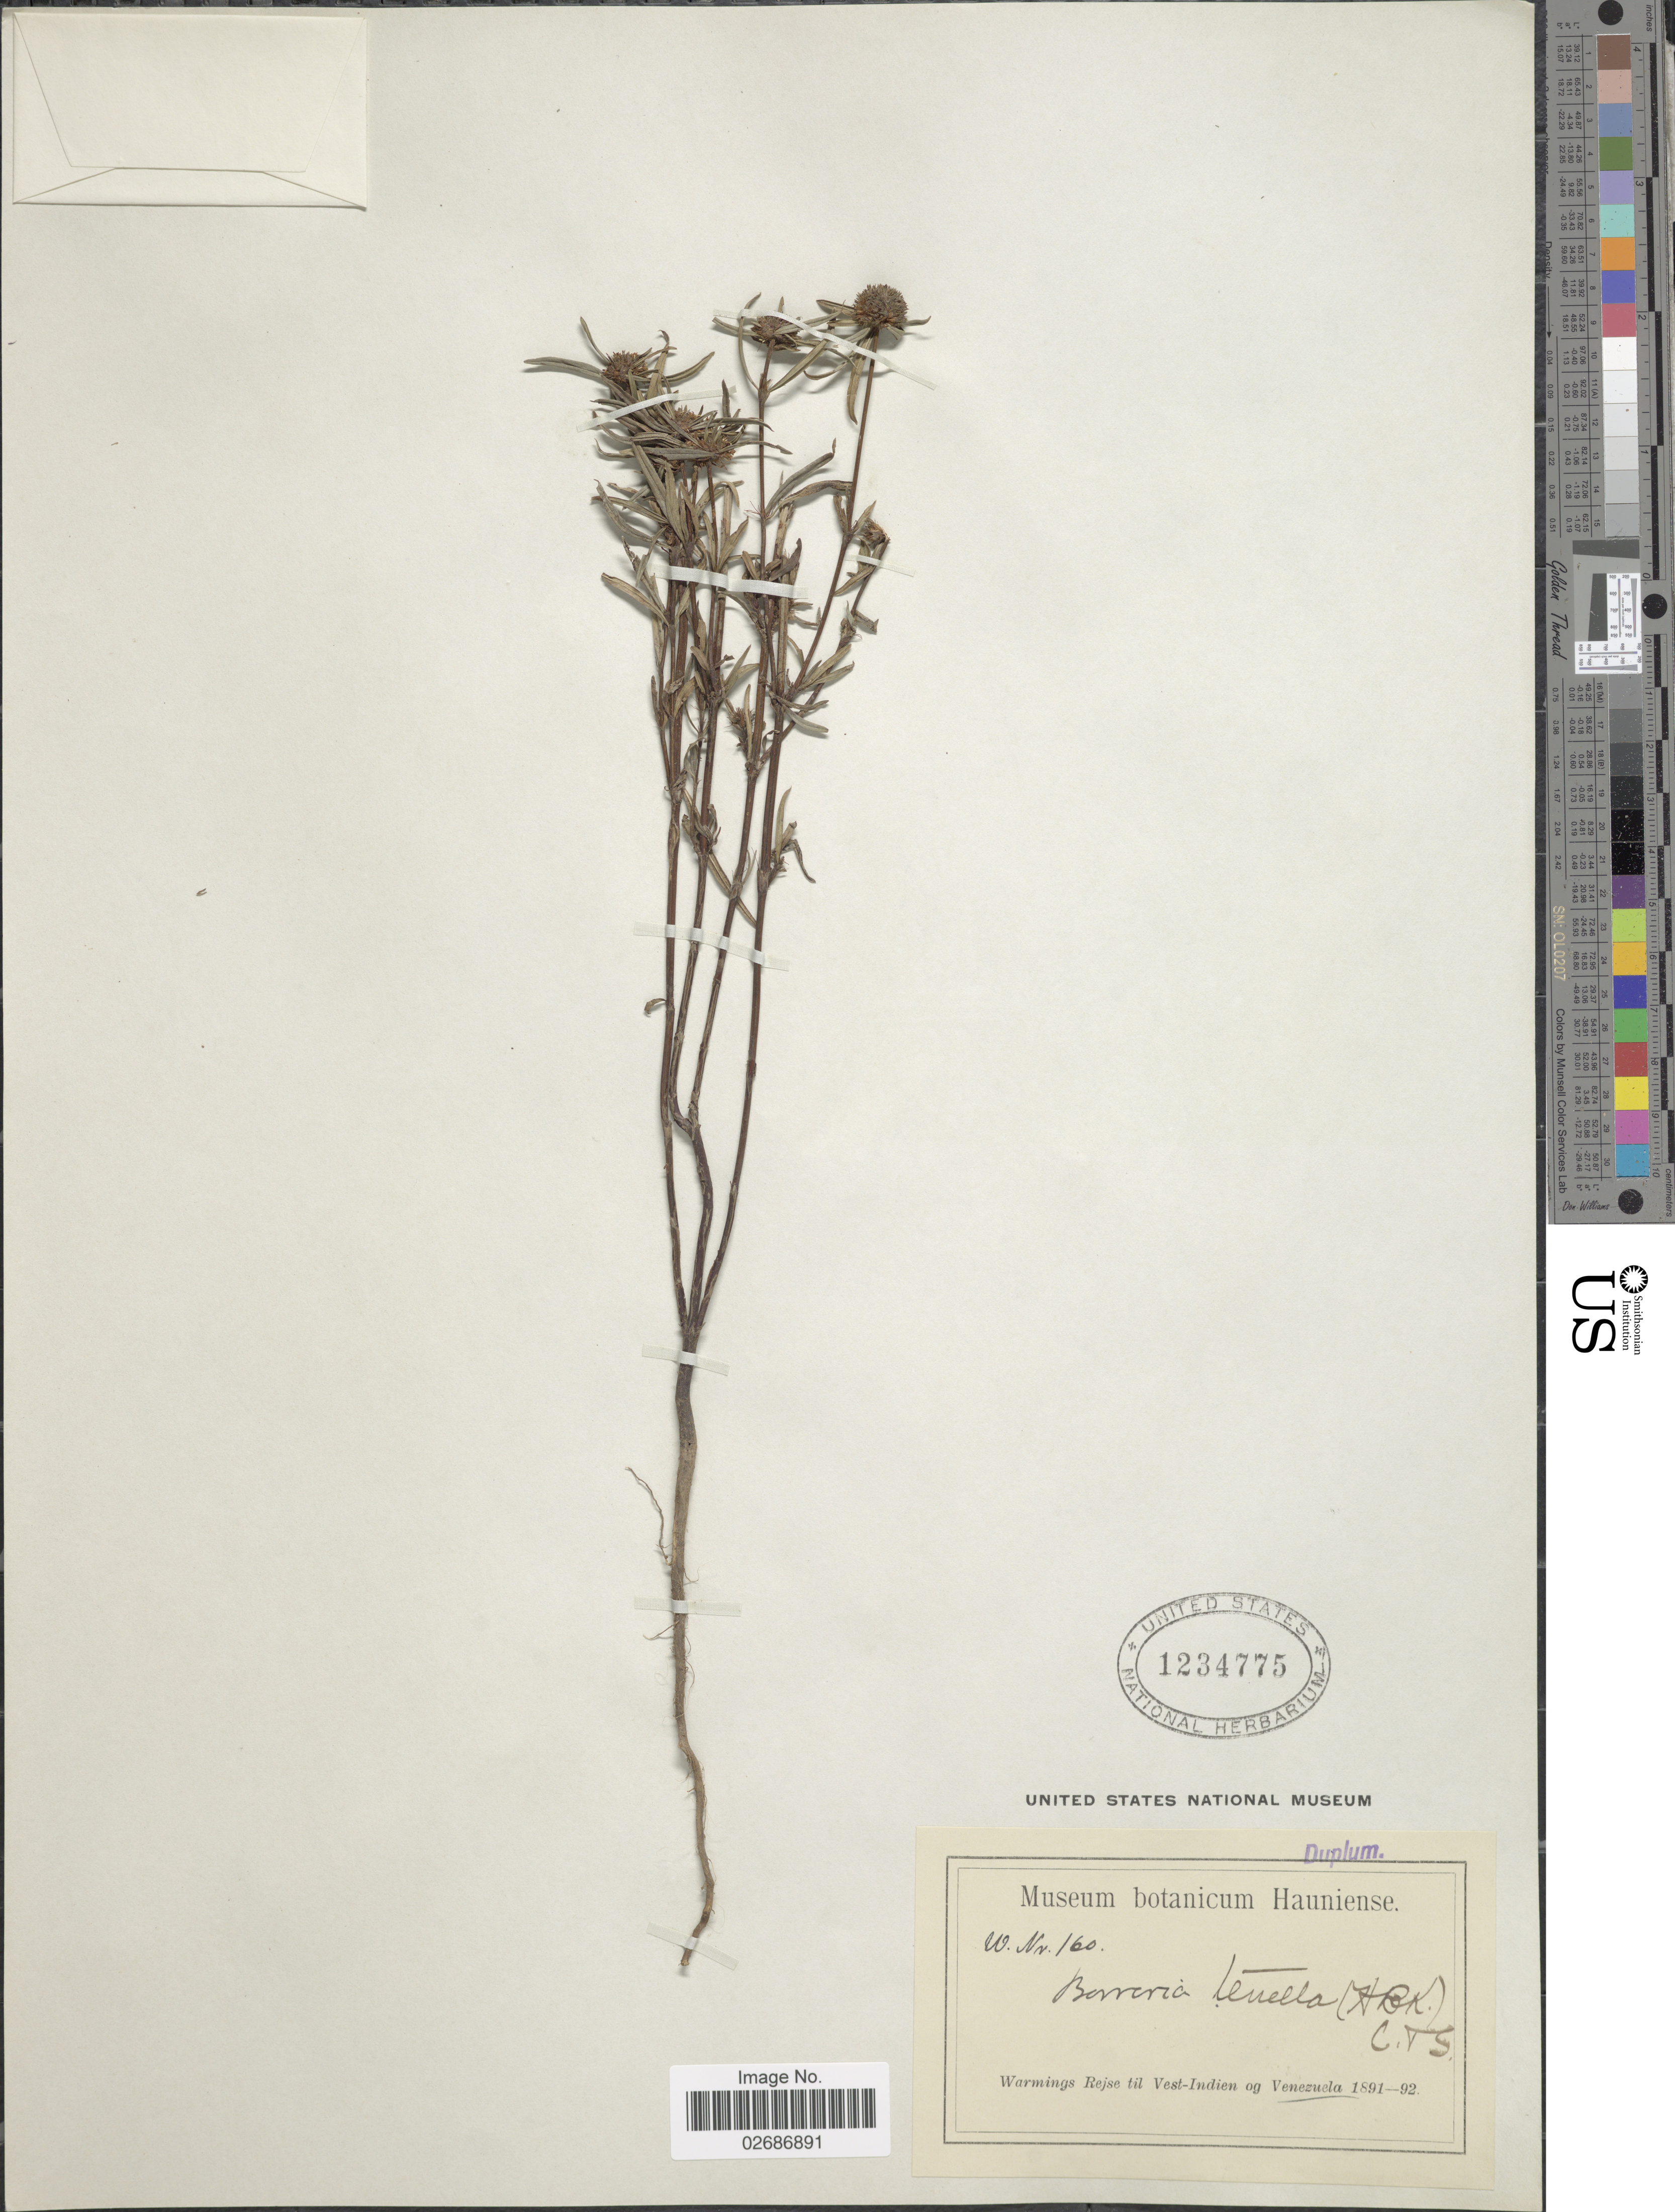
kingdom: Plantae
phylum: Tracheophyta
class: Magnoliopsida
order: Gentianales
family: Rubiaceae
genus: Borreria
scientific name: Borreria suaveolens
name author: G. Mey.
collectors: W. Rejse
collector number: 160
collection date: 1891/1892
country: Venezuela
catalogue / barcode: US 1234775